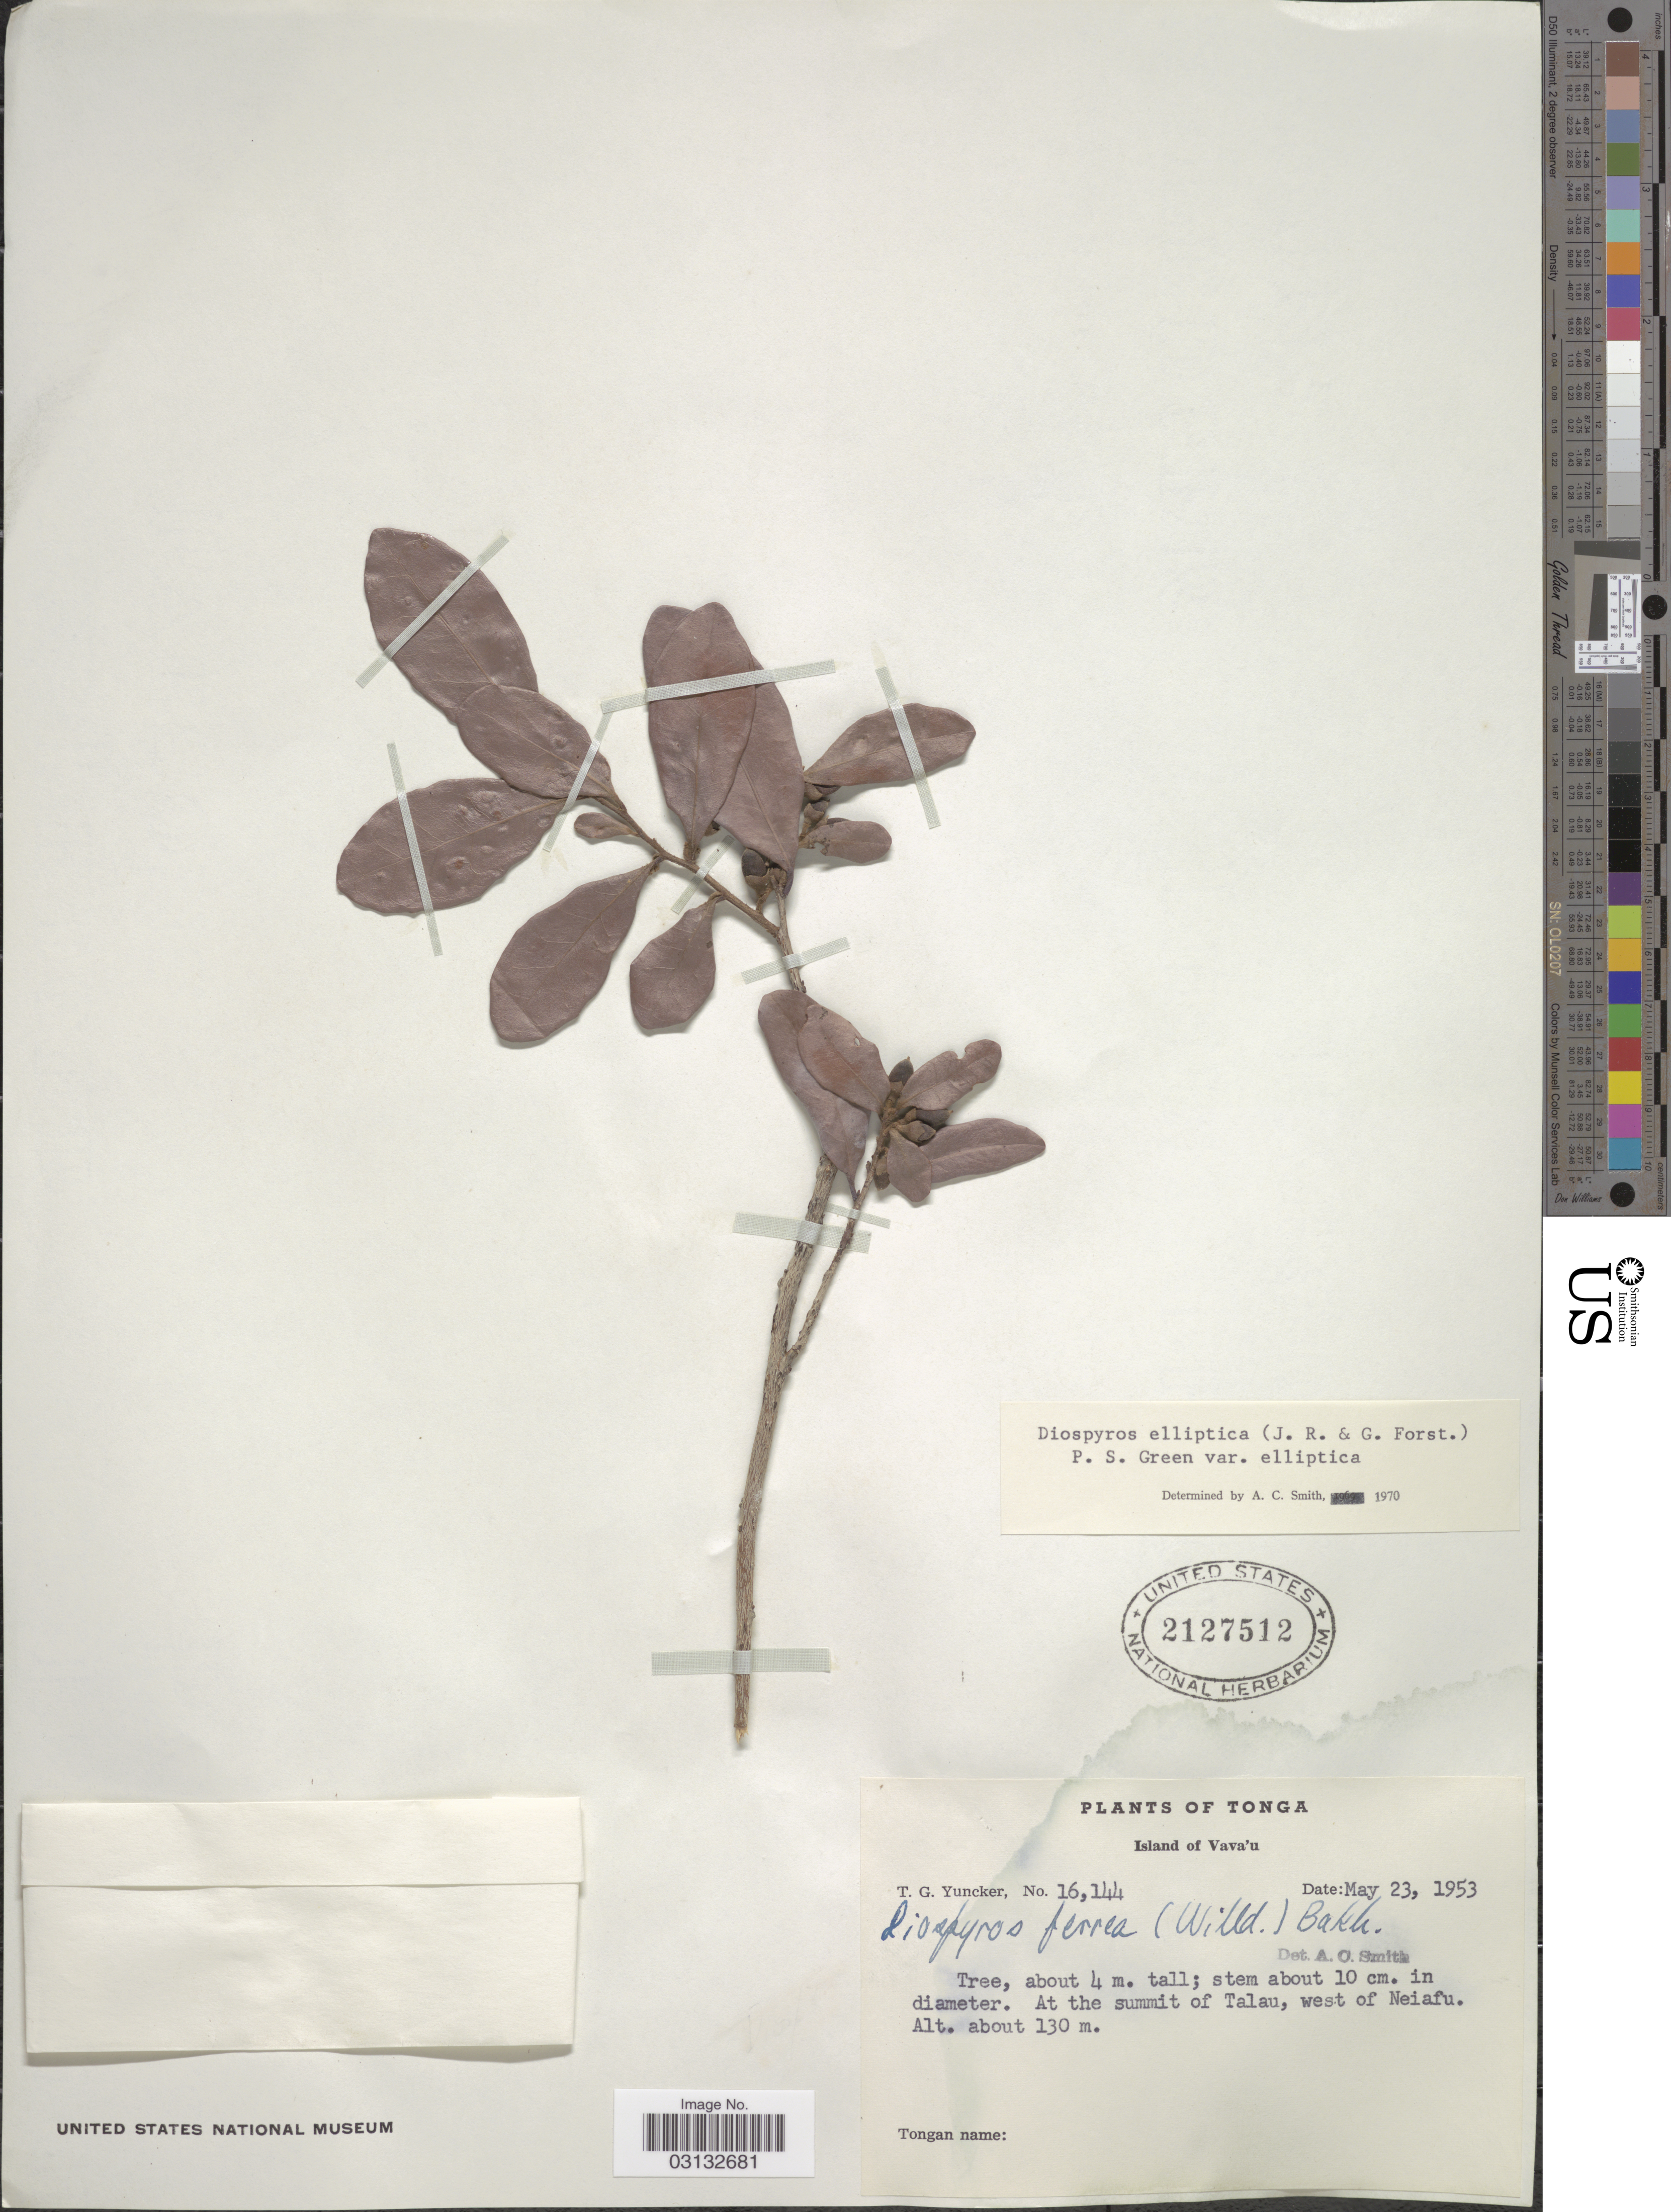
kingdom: Plantae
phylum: Tracheophyta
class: Magnoliopsida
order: Ericales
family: Ebenaceae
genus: Diospyros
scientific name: Diospyros elliptica var. elliptica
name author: P.S. Green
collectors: T. G. Yuncker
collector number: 16144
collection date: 1953-05-23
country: Tonga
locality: Island of Vava'u. At the summiy of Talau, west of Neiafu.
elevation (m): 130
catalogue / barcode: US 2127512